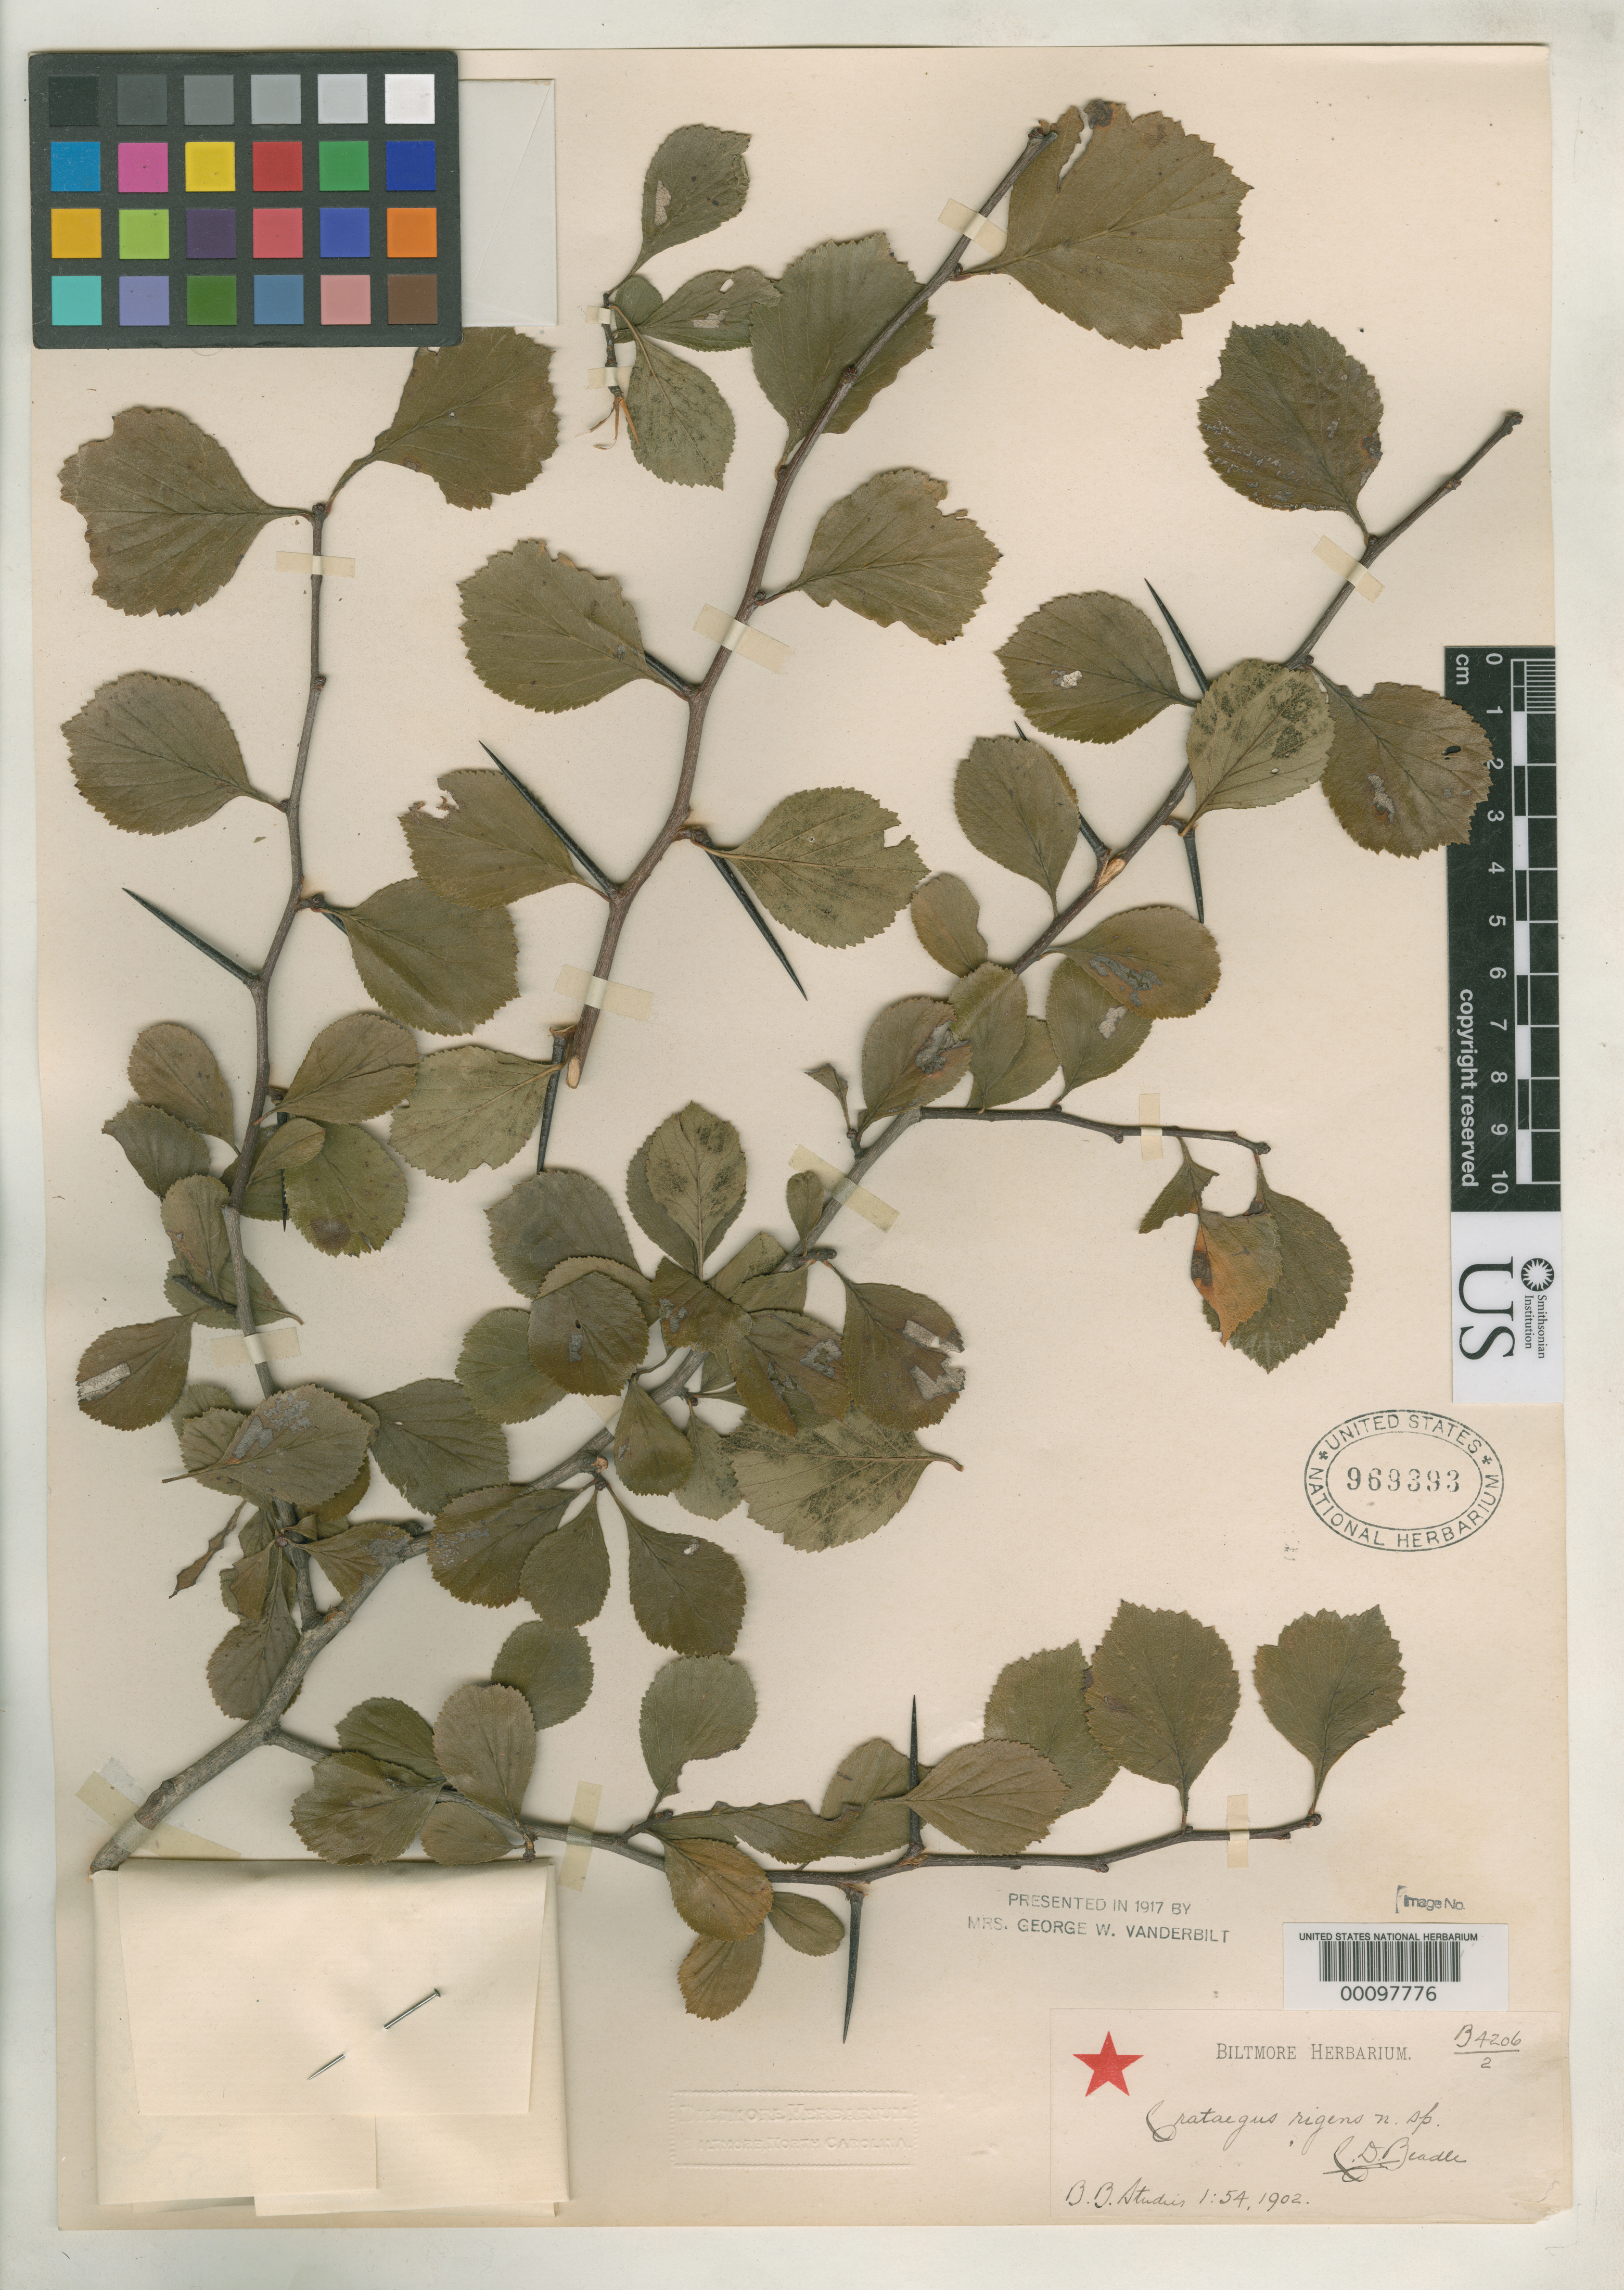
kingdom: Plantae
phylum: Tracheophyta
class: Magnoliopsida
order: Rosales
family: Rosaceae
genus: Crataegus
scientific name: Crataegus rigens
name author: Beadle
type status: Syntype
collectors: ex herb. Biltmore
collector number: B 4206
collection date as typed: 26 Apr 1901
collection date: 1901-04-26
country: United States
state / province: Alabama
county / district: Etowah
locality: Gadsden.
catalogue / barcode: US 969393